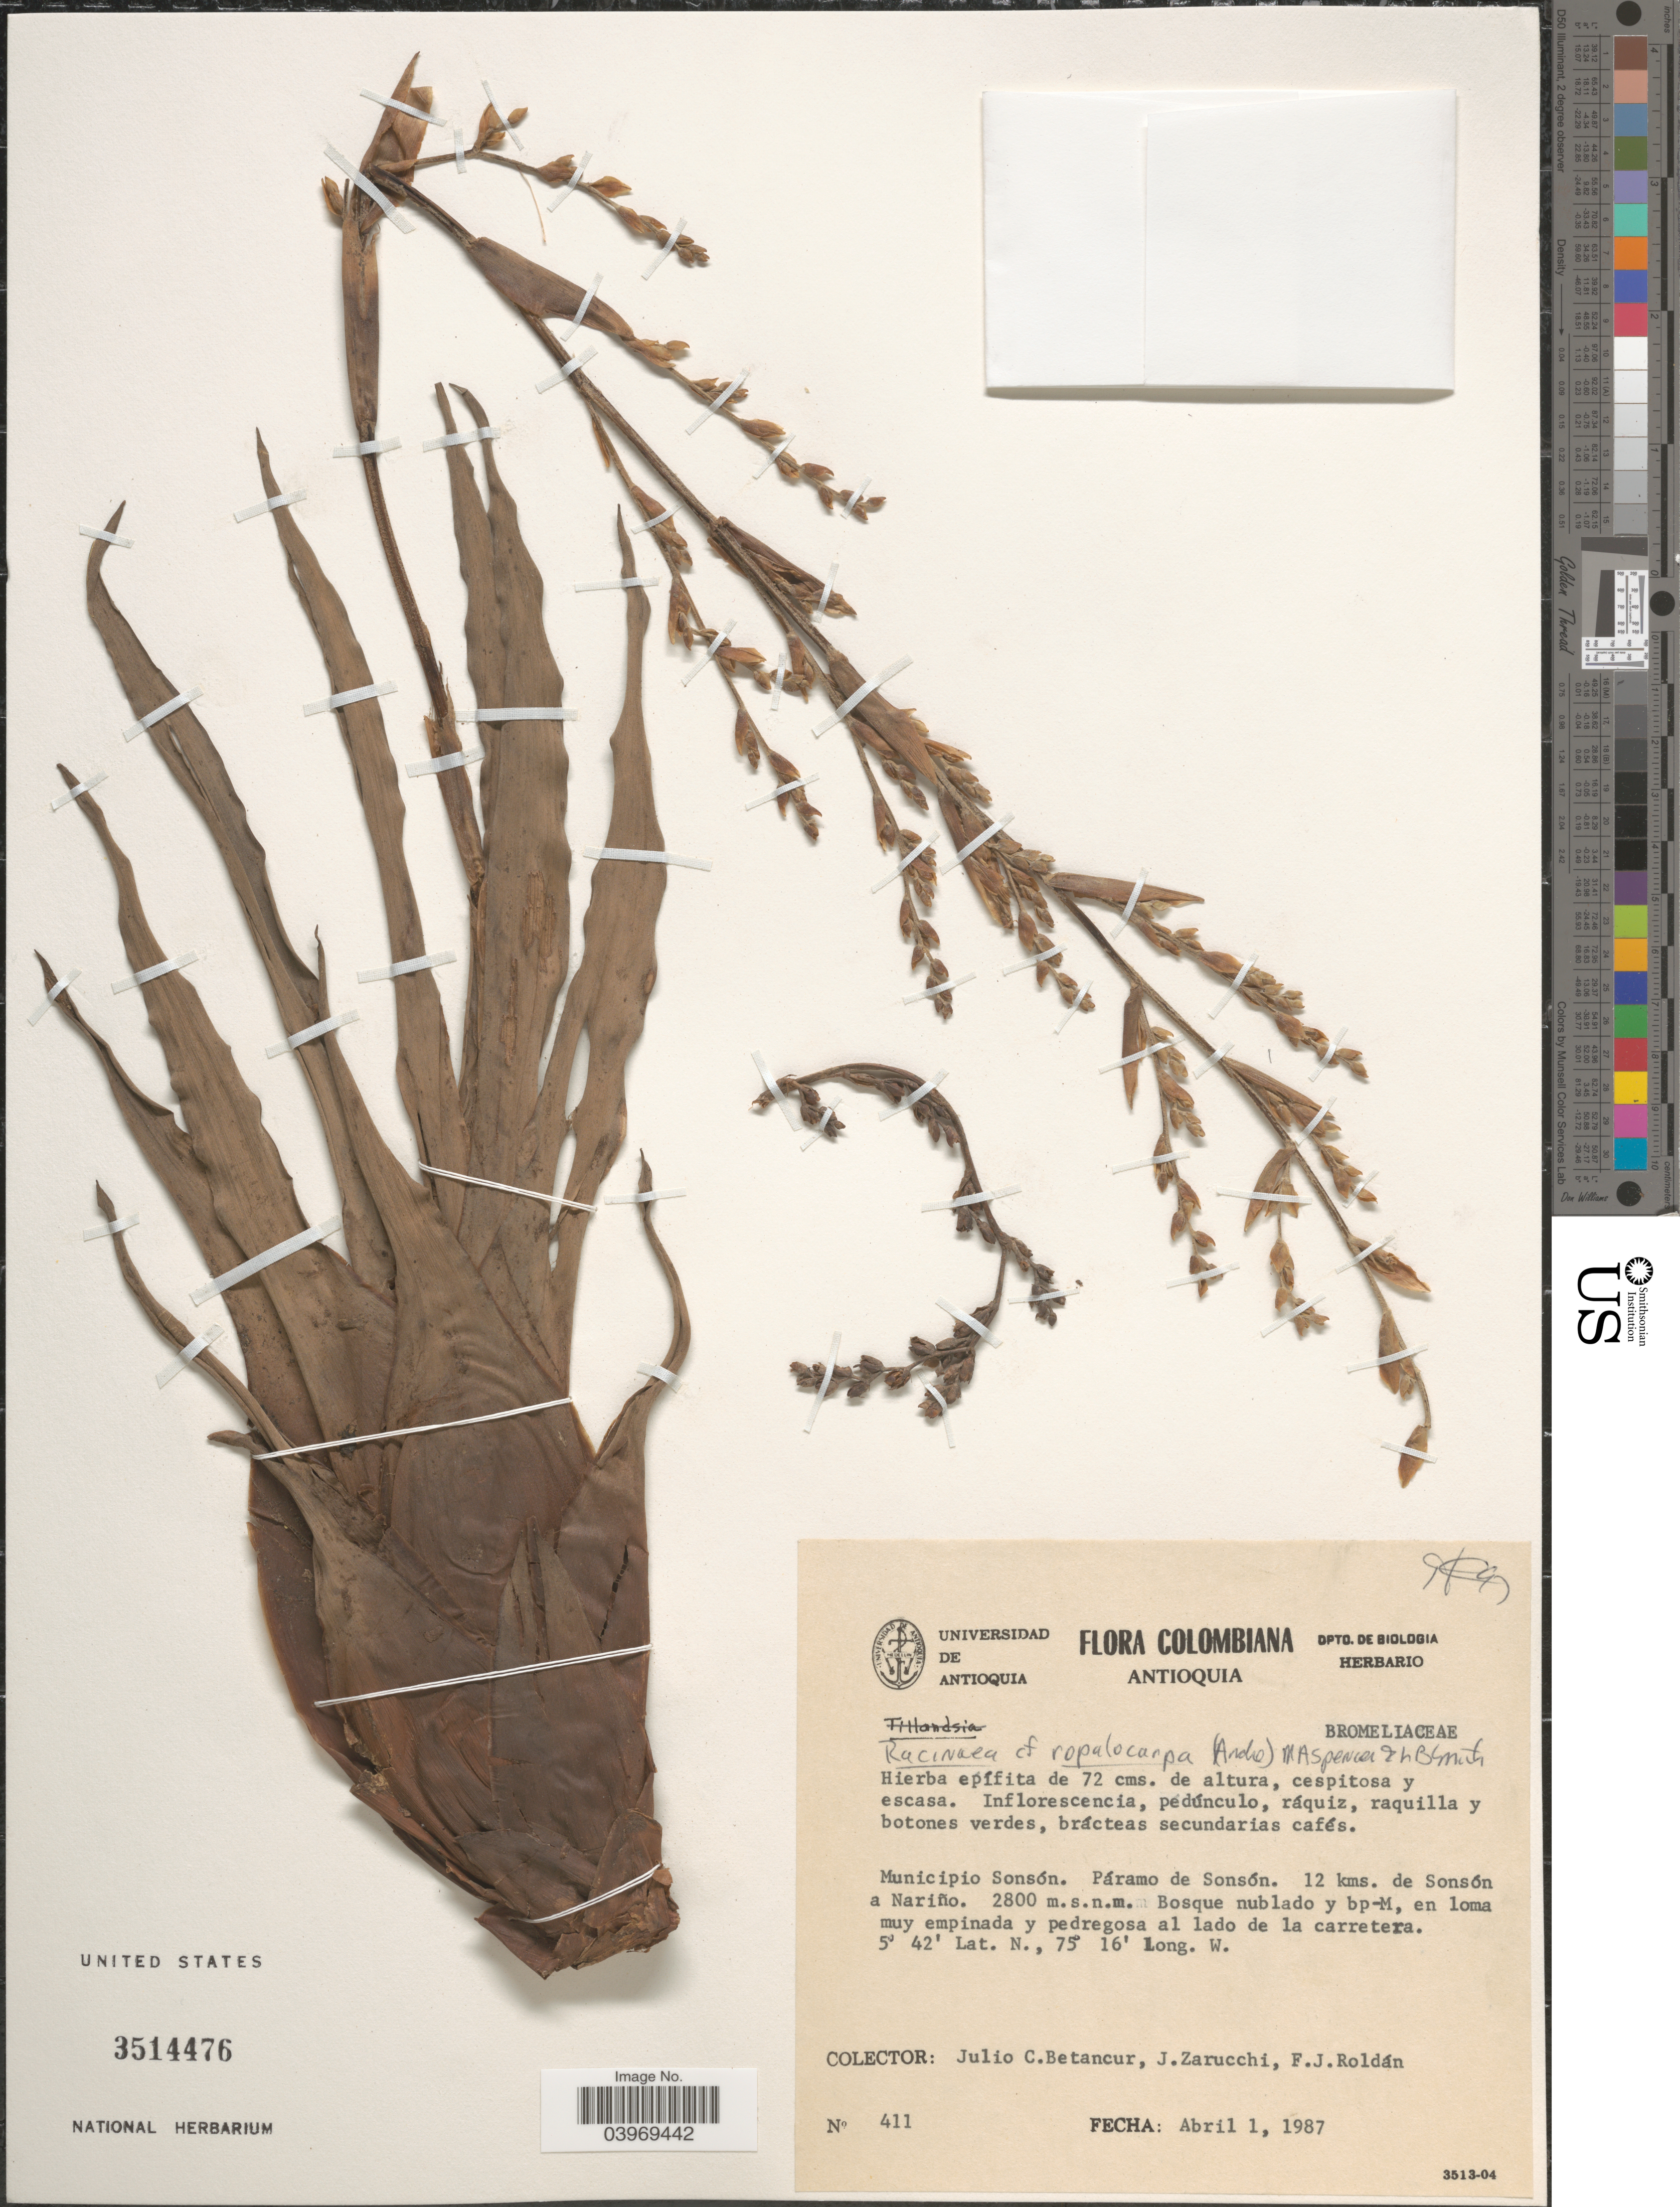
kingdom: Plantae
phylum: Tracheophyta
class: Liliopsida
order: Poales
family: Bromeliaceae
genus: Racinaea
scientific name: Racinaea ropalocarpa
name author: (André) M.A. Spencer & L.B. Sm.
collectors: J. C. Betancur, J. L. Zarucchi & F. J. Roldán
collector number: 411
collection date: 1987-04-01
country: Colombia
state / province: Antioquia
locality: Municipio Sonsón. Páramo de Sonsón. 12 kms. de Sonsón a Nariño.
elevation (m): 2800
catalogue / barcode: US 3514476